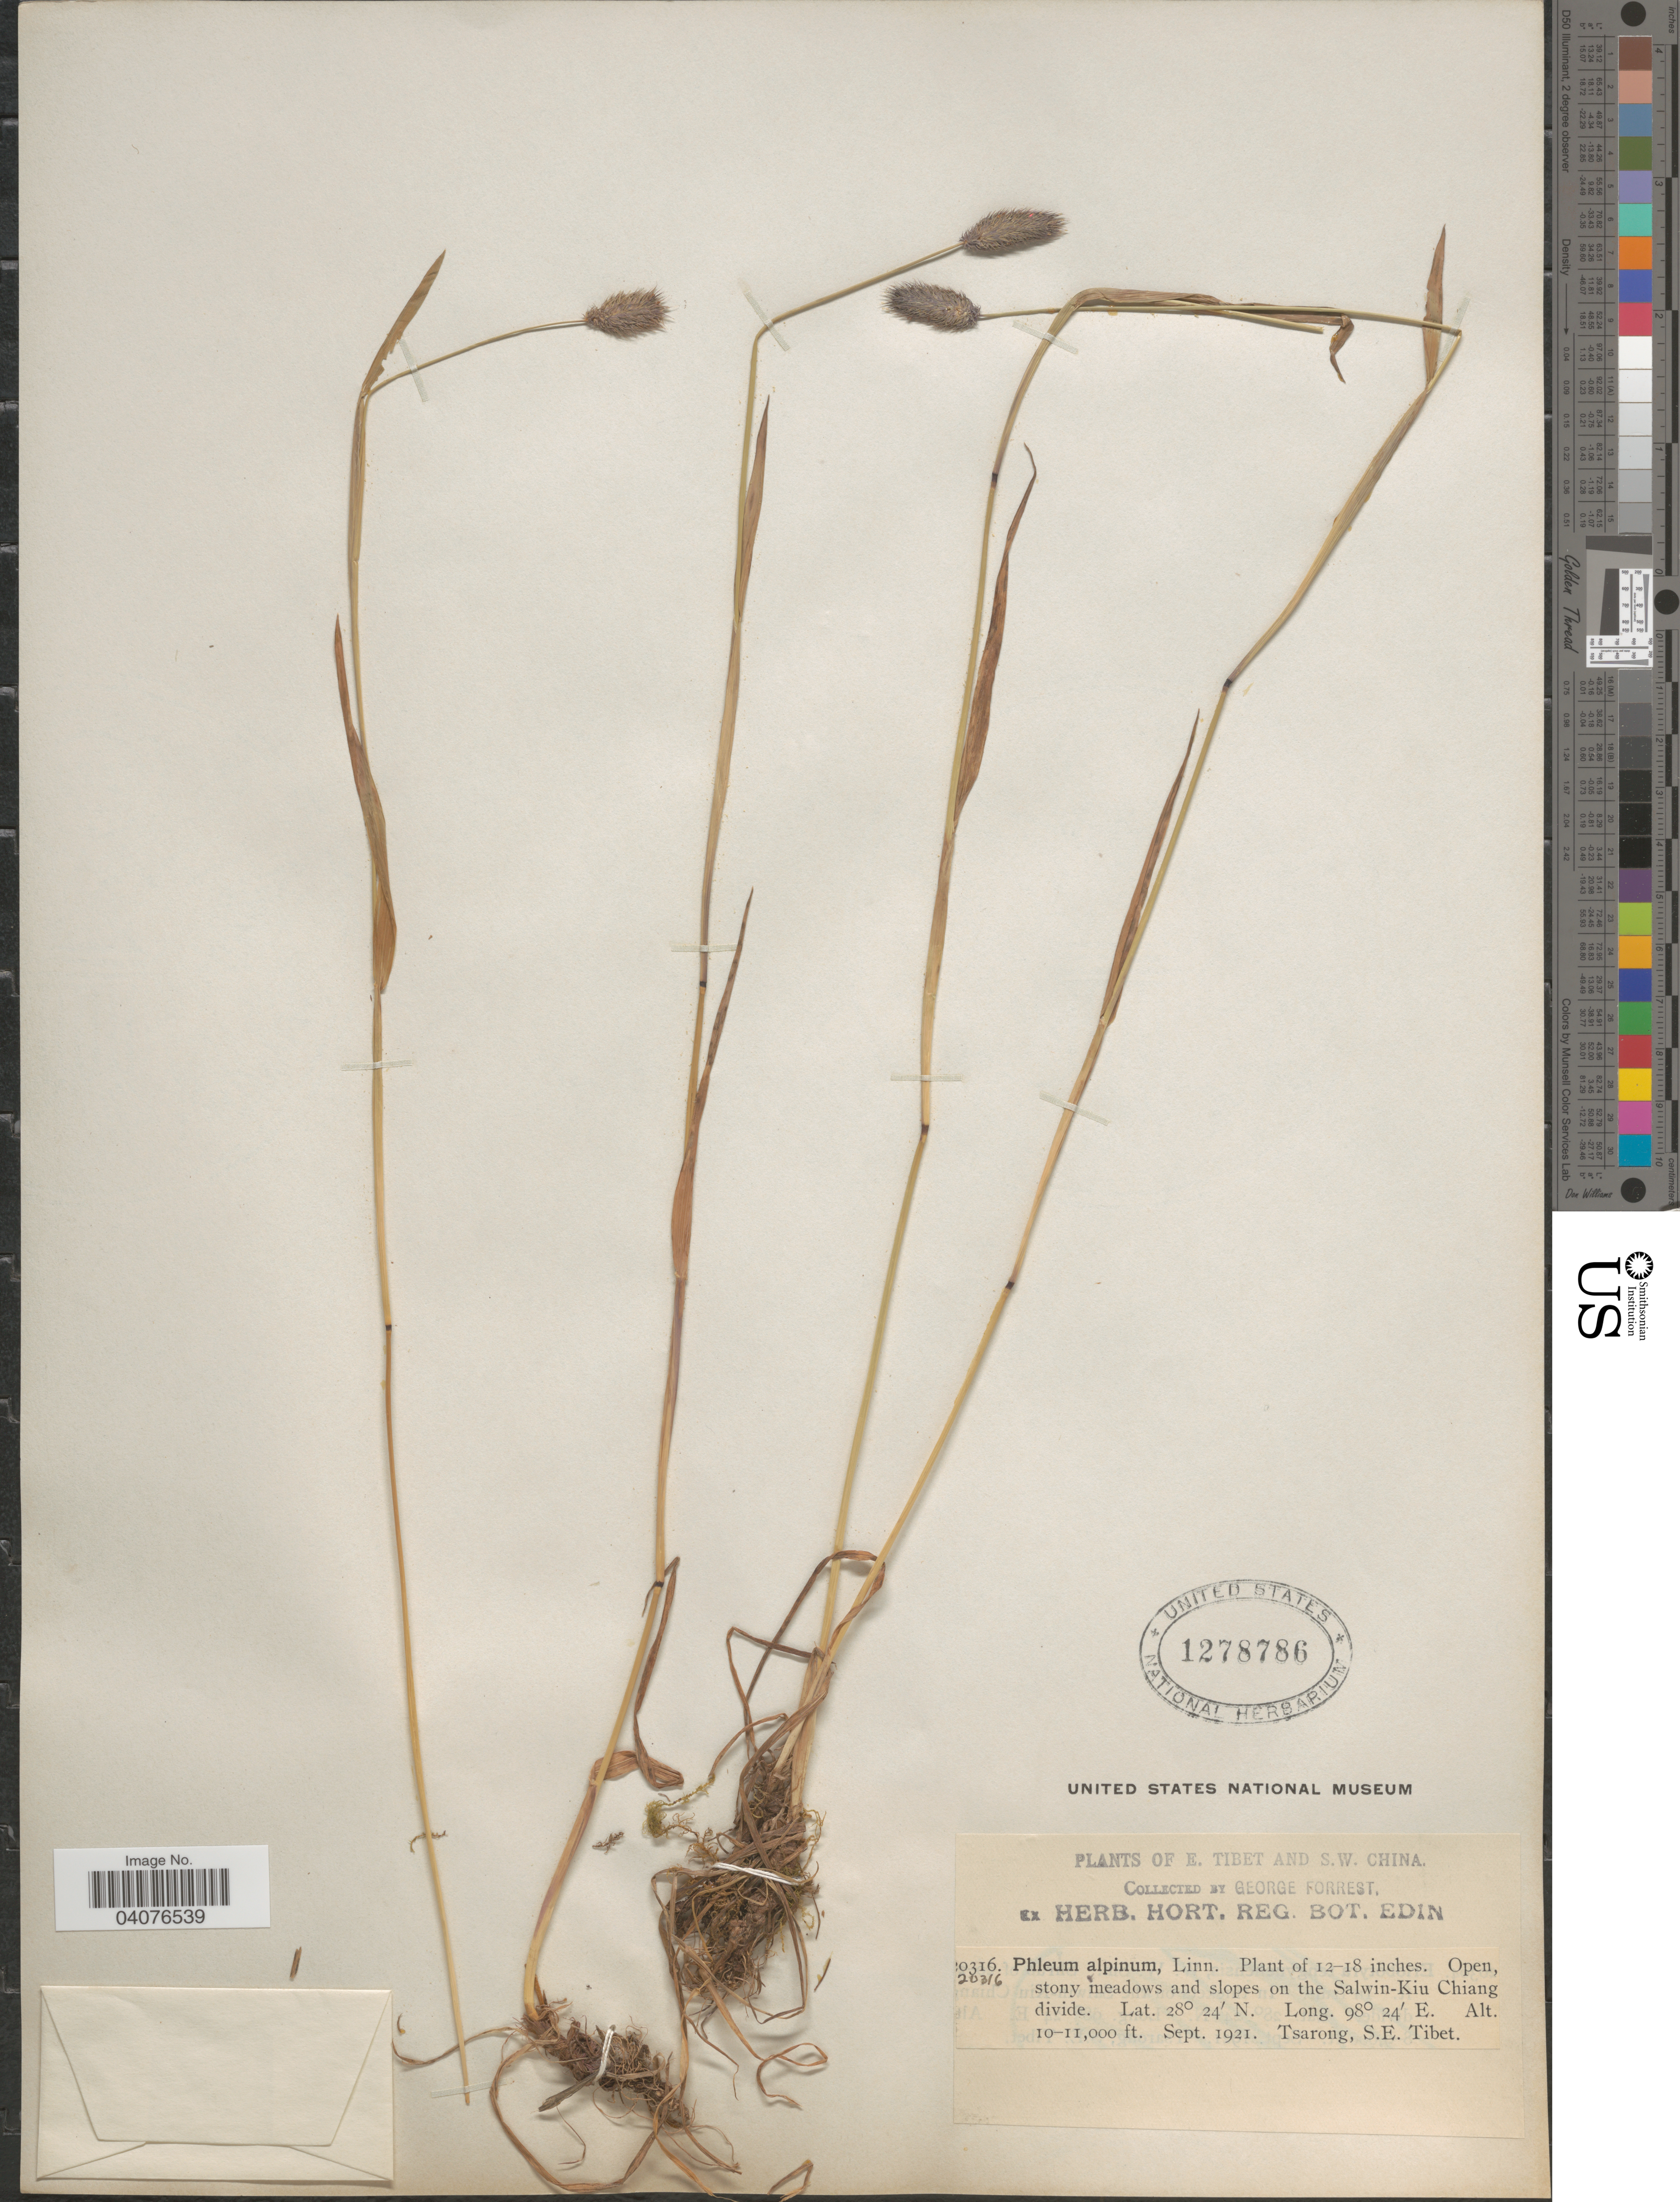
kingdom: Plantae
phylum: Tracheophyta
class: Liliopsida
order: Poales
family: Poaceae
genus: Phleum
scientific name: Phleum alpinum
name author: L.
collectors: G. Forrest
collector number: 20316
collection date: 1921-09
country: China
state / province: Xizang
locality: Open, stony meadows and slopes on the Salwin-Kiu Chiang divide. Tsarong, S. E. Tibet.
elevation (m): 3048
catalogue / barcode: US 1278786